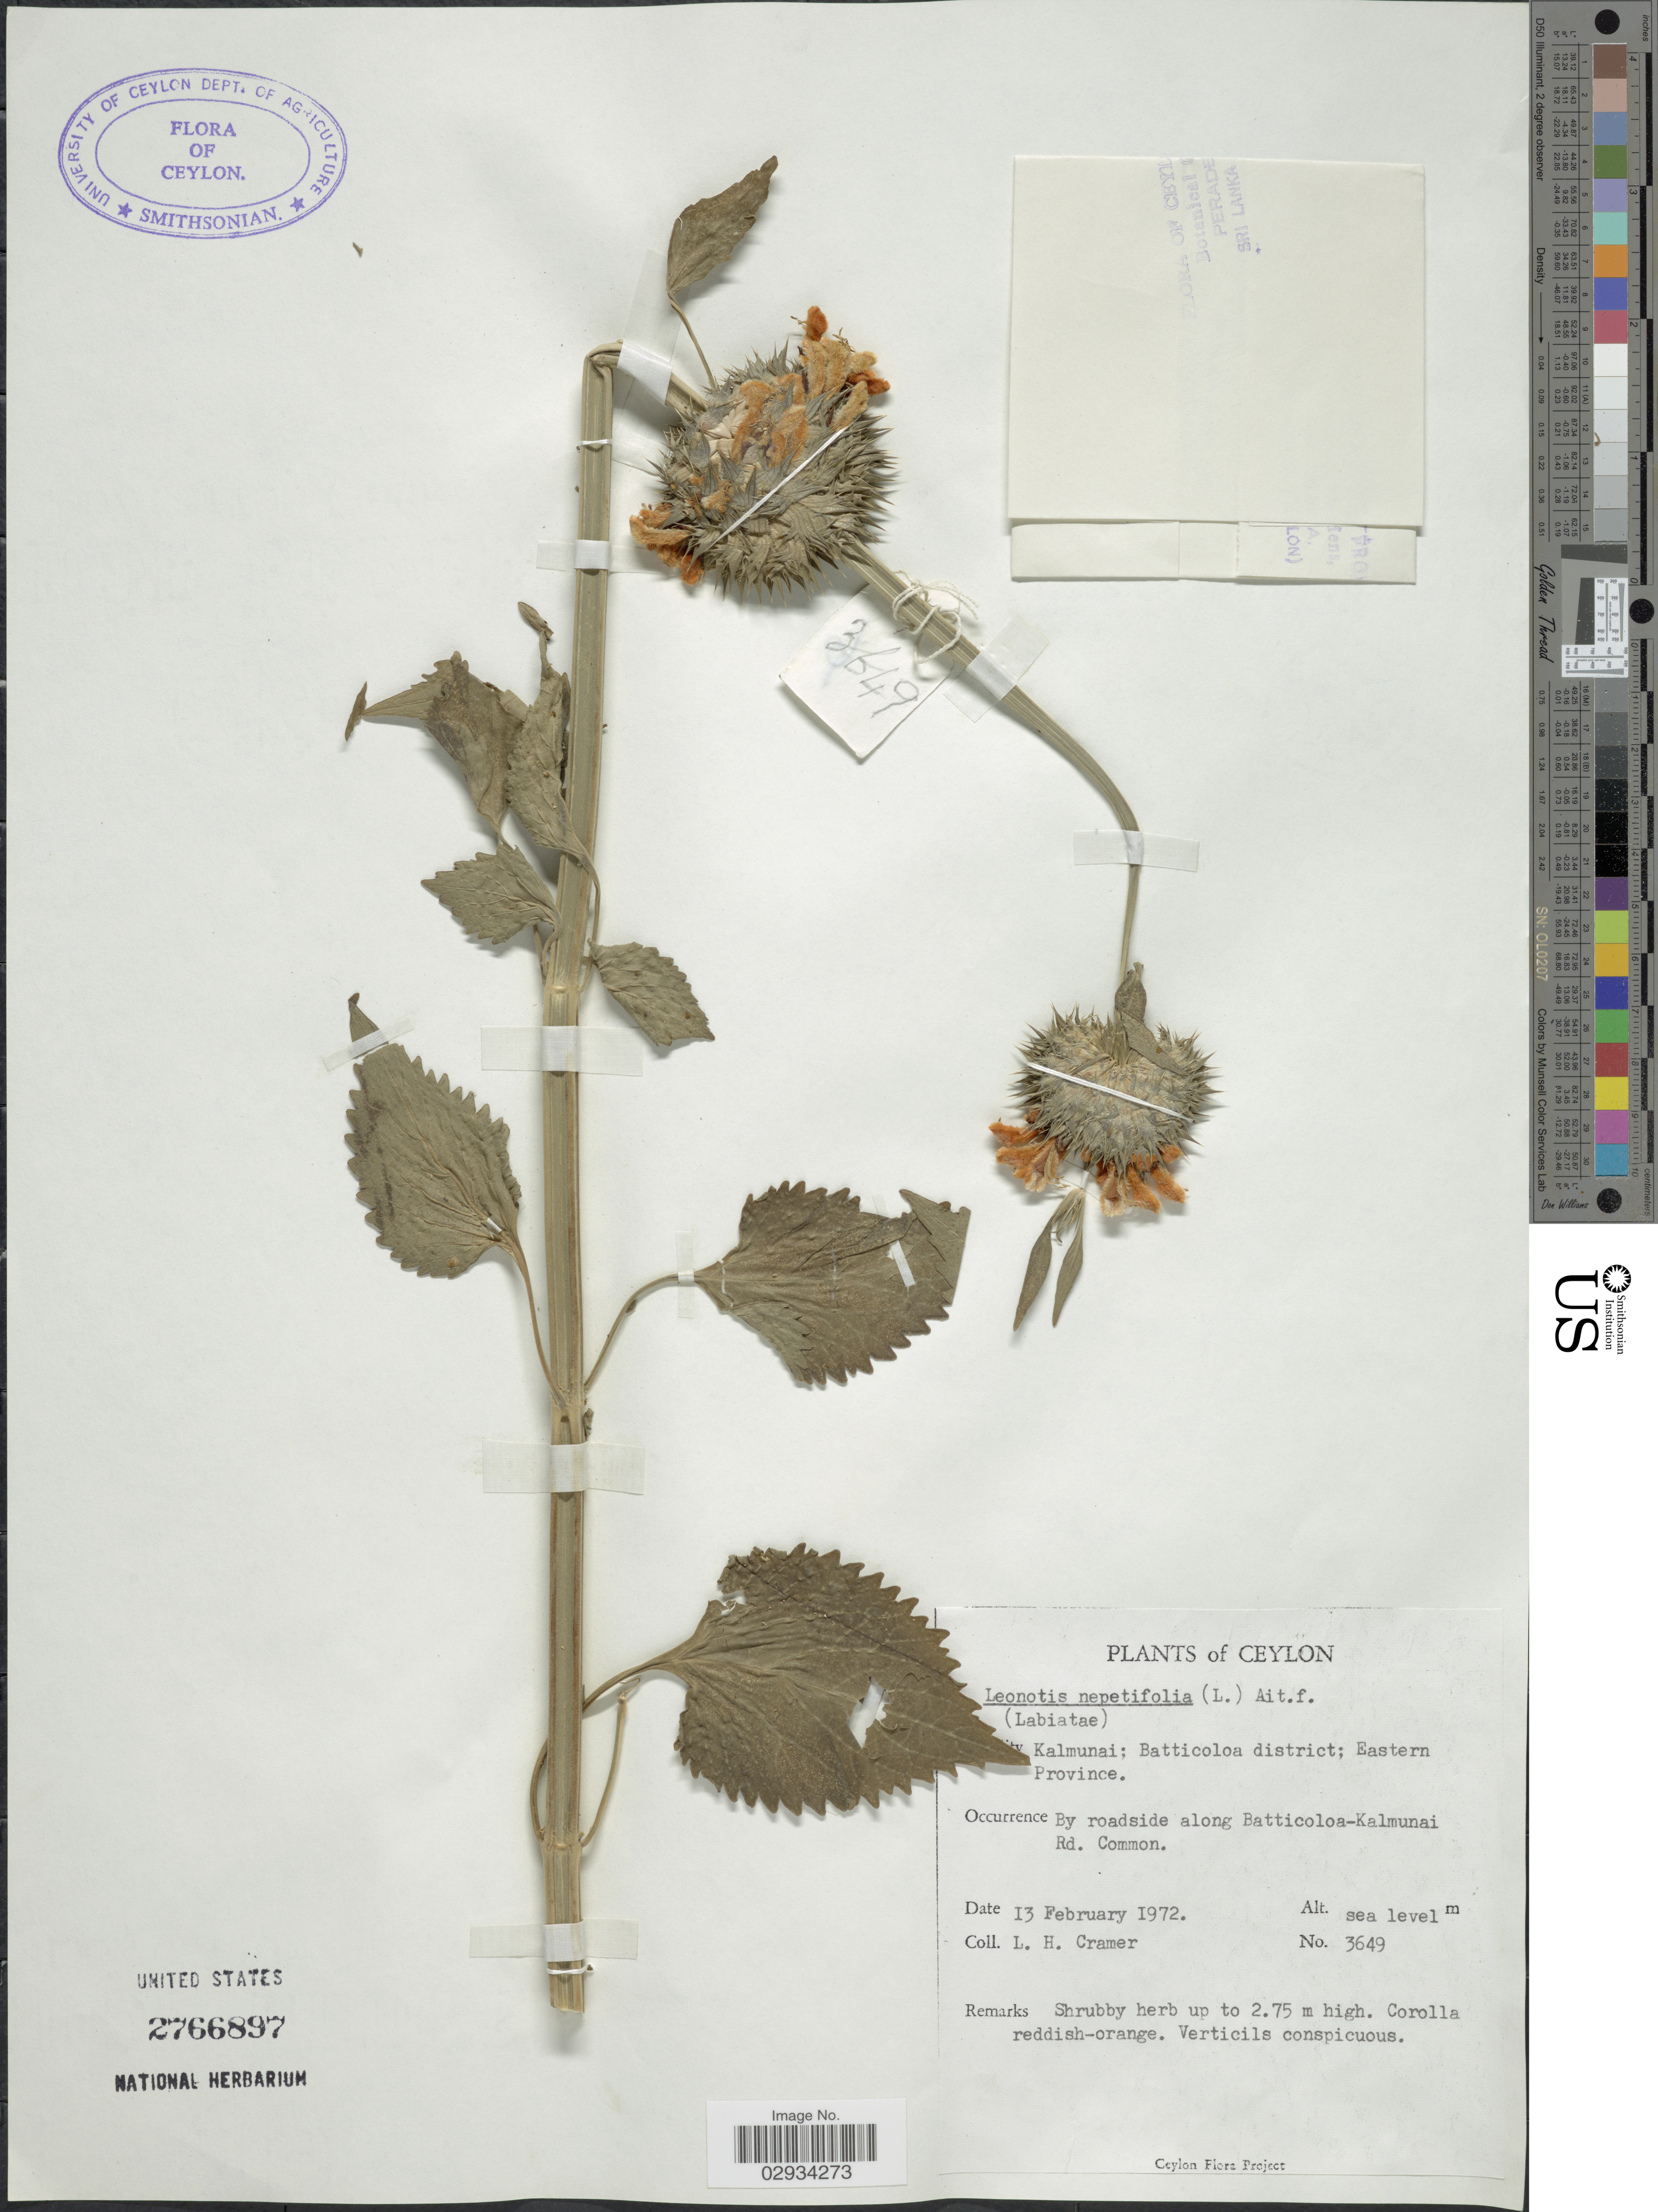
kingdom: Plantae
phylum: Tracheophyta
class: Magnoliopsida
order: Lamiales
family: Lamiaceae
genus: Leonotis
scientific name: Leonotis nepetifolia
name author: (L.) R. Br.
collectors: L. H. Cramer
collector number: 3649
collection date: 1972-02-13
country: Sri Lanka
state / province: Eastern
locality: Ceylon. Kalmunai: Batticoloa district; Eastern Province. By roadside along Batticoloa-Kalmunai Rd.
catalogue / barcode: US 2766897